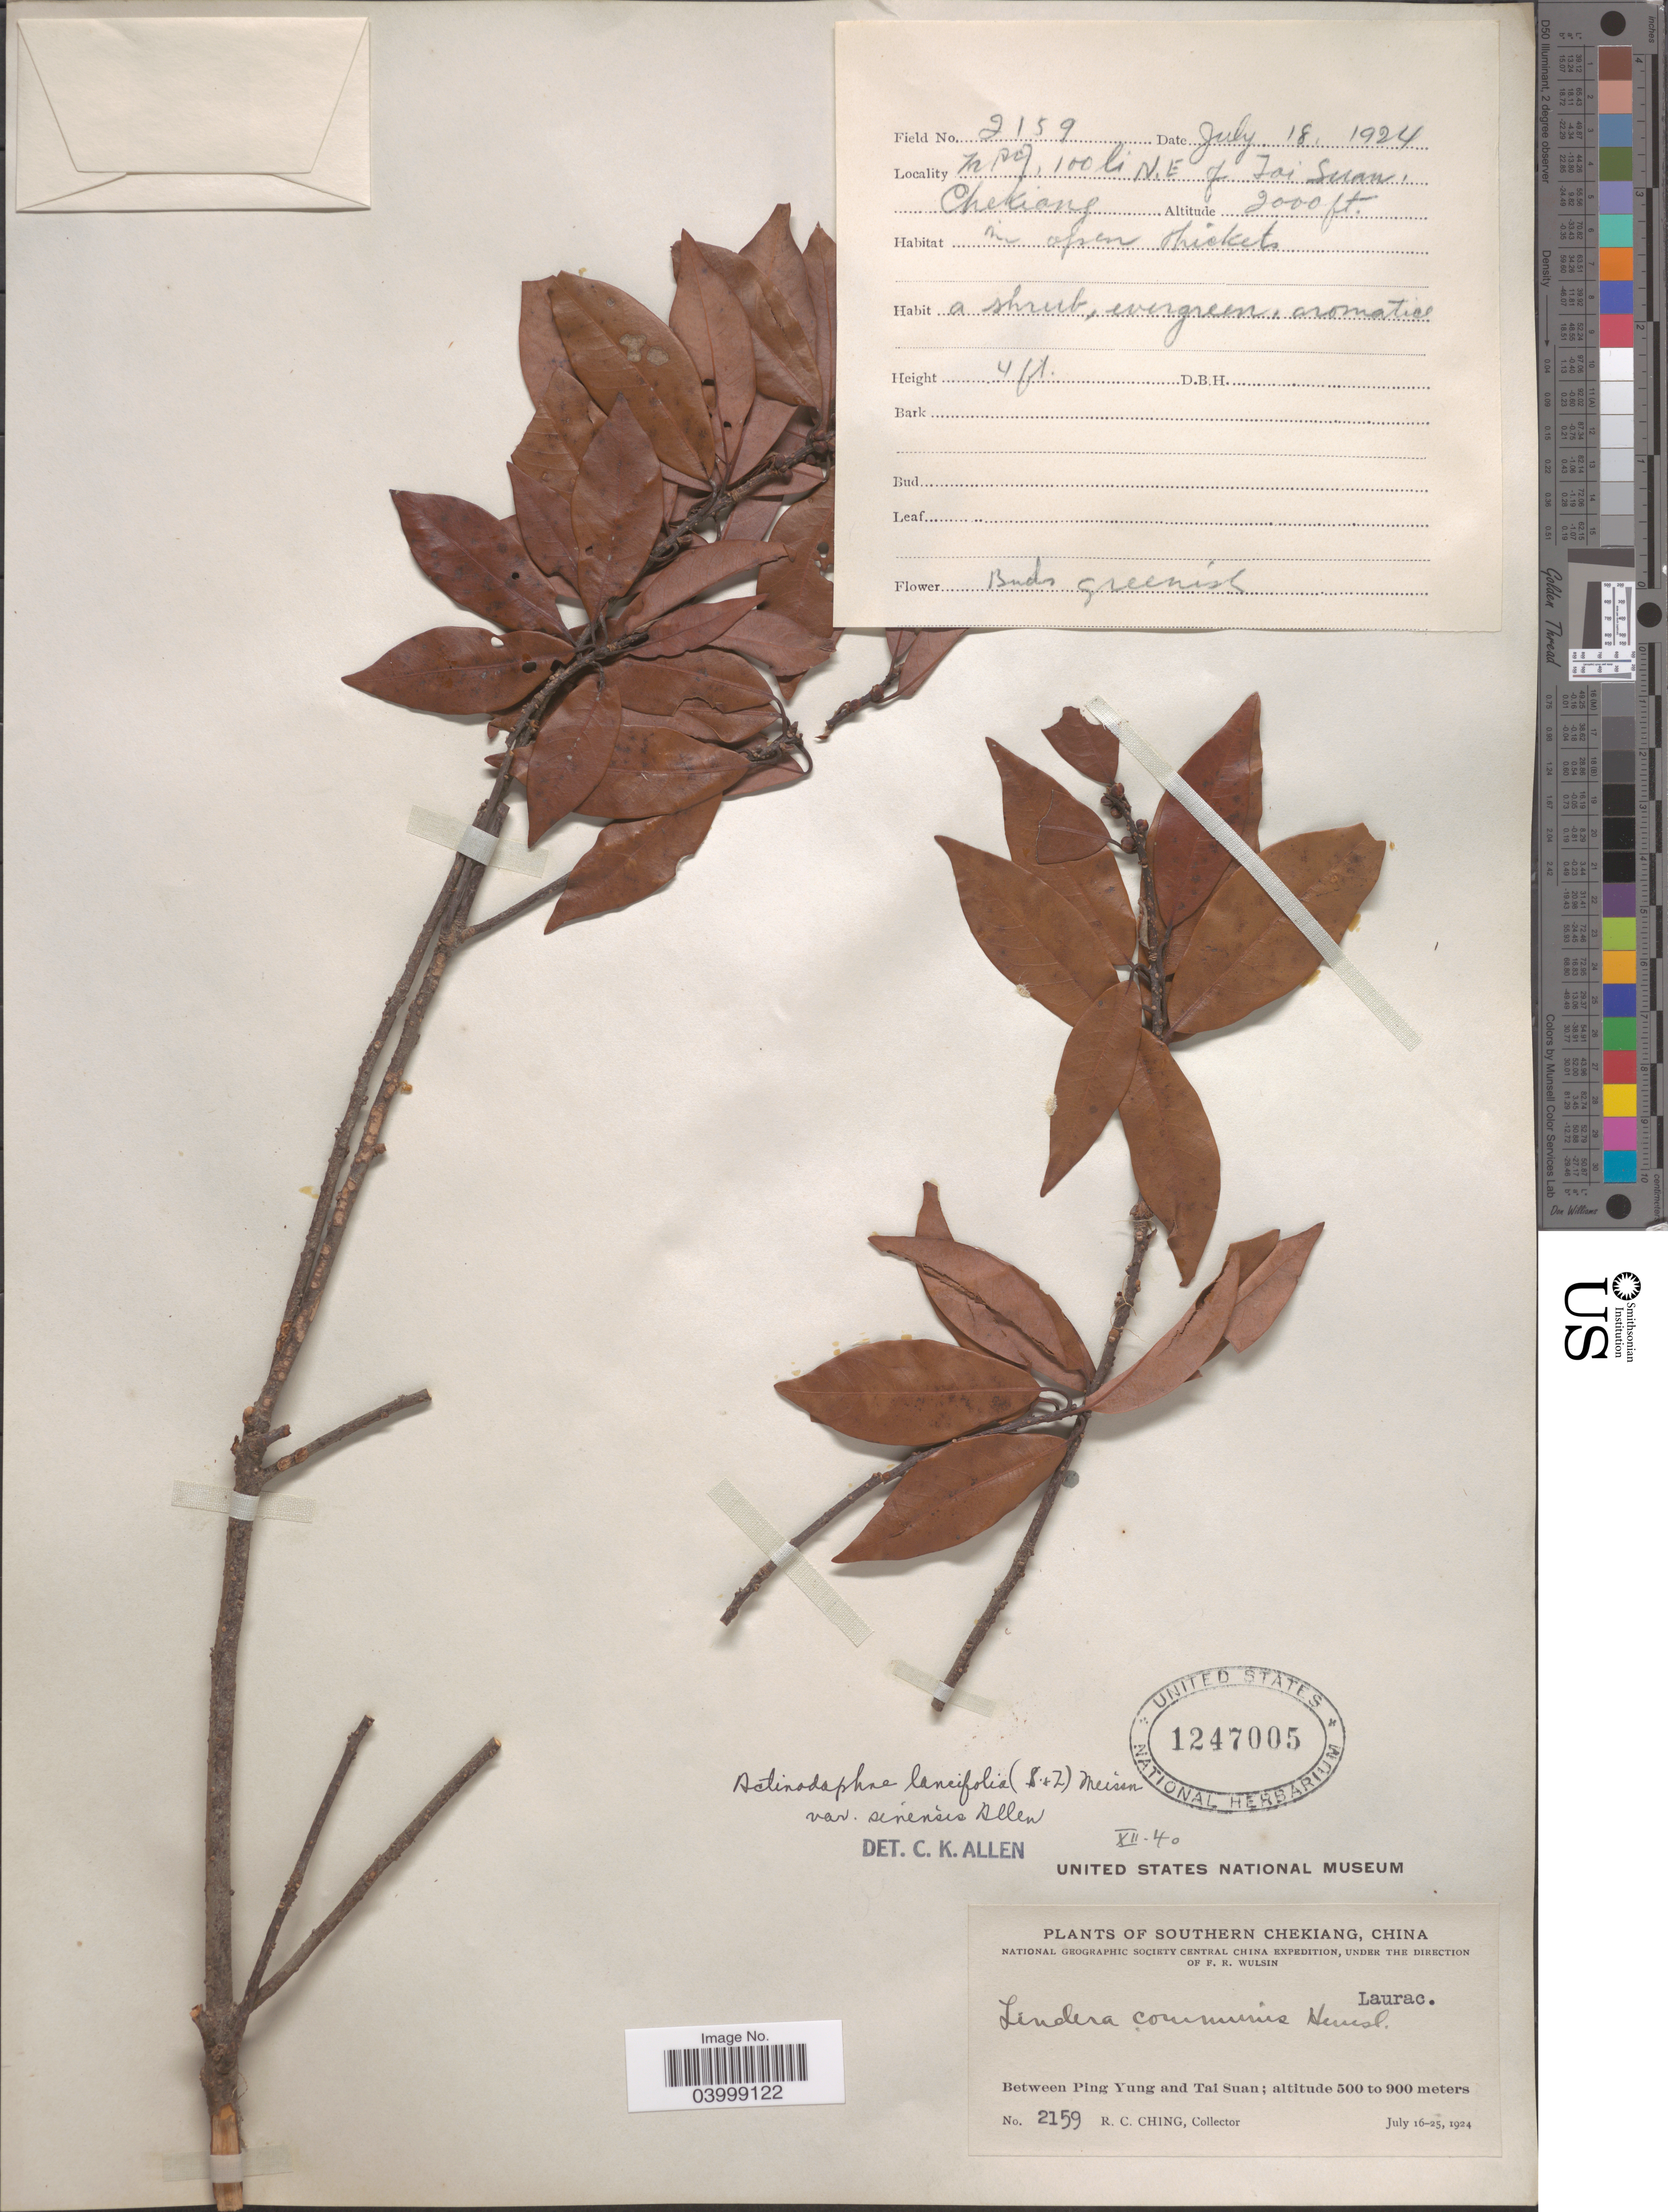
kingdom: Plantae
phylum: Tracheophyta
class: Magnoliopsida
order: Laurales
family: Lauraceae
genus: Actinodaphne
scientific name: Actinodaphne lancifolia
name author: (Blume) Meisn.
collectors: R. C. Ching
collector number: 2159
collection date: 1924-07-18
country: China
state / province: Zhejiang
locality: Southern Chekiang. Between Ping Yung and Taí Suan. 100li N.E of Tai Suan.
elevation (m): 610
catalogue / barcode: US 1247005